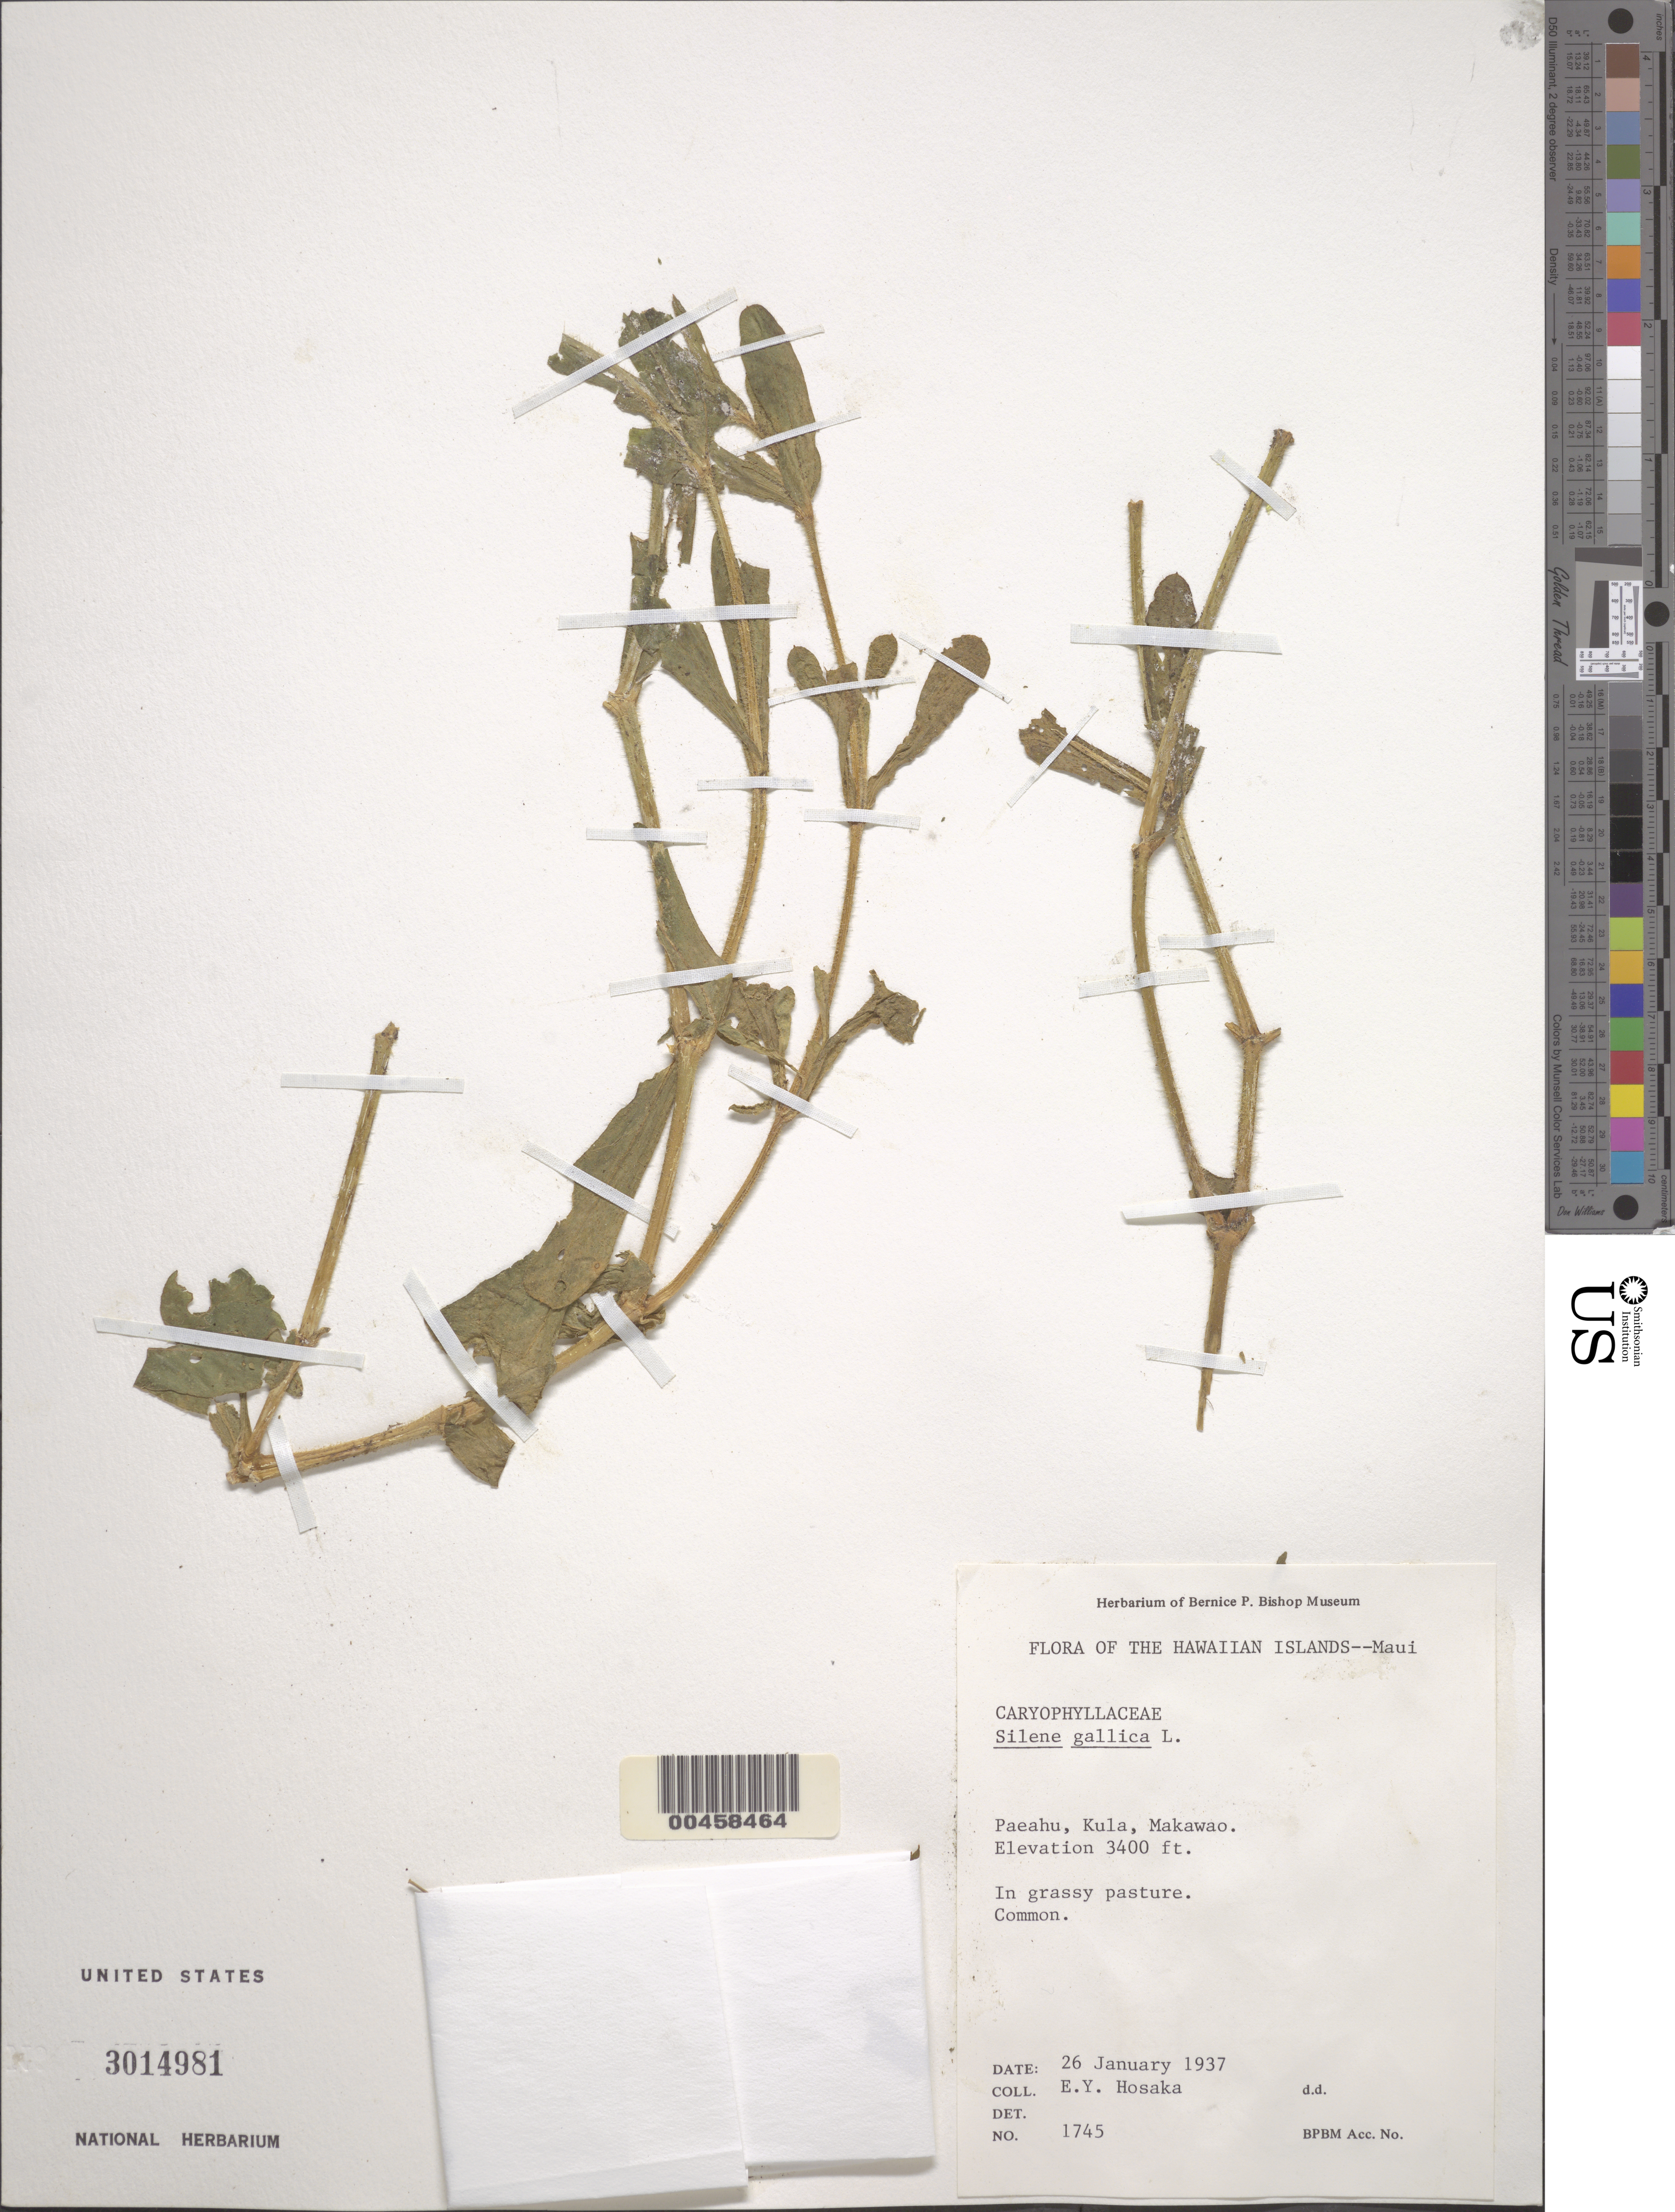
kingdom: Plantae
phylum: Tracheophyta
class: Magnoliopsida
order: Caryophyllales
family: Caryophyllaceae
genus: Silene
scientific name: Silene gallica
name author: L.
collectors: E. Y. Hosaka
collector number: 1745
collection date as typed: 26 Jan 1937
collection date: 1937-01-26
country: United States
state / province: Hawaii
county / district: Maui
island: Maui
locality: Paeahu, Kula, Makawao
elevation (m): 1036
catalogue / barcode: US 3014981